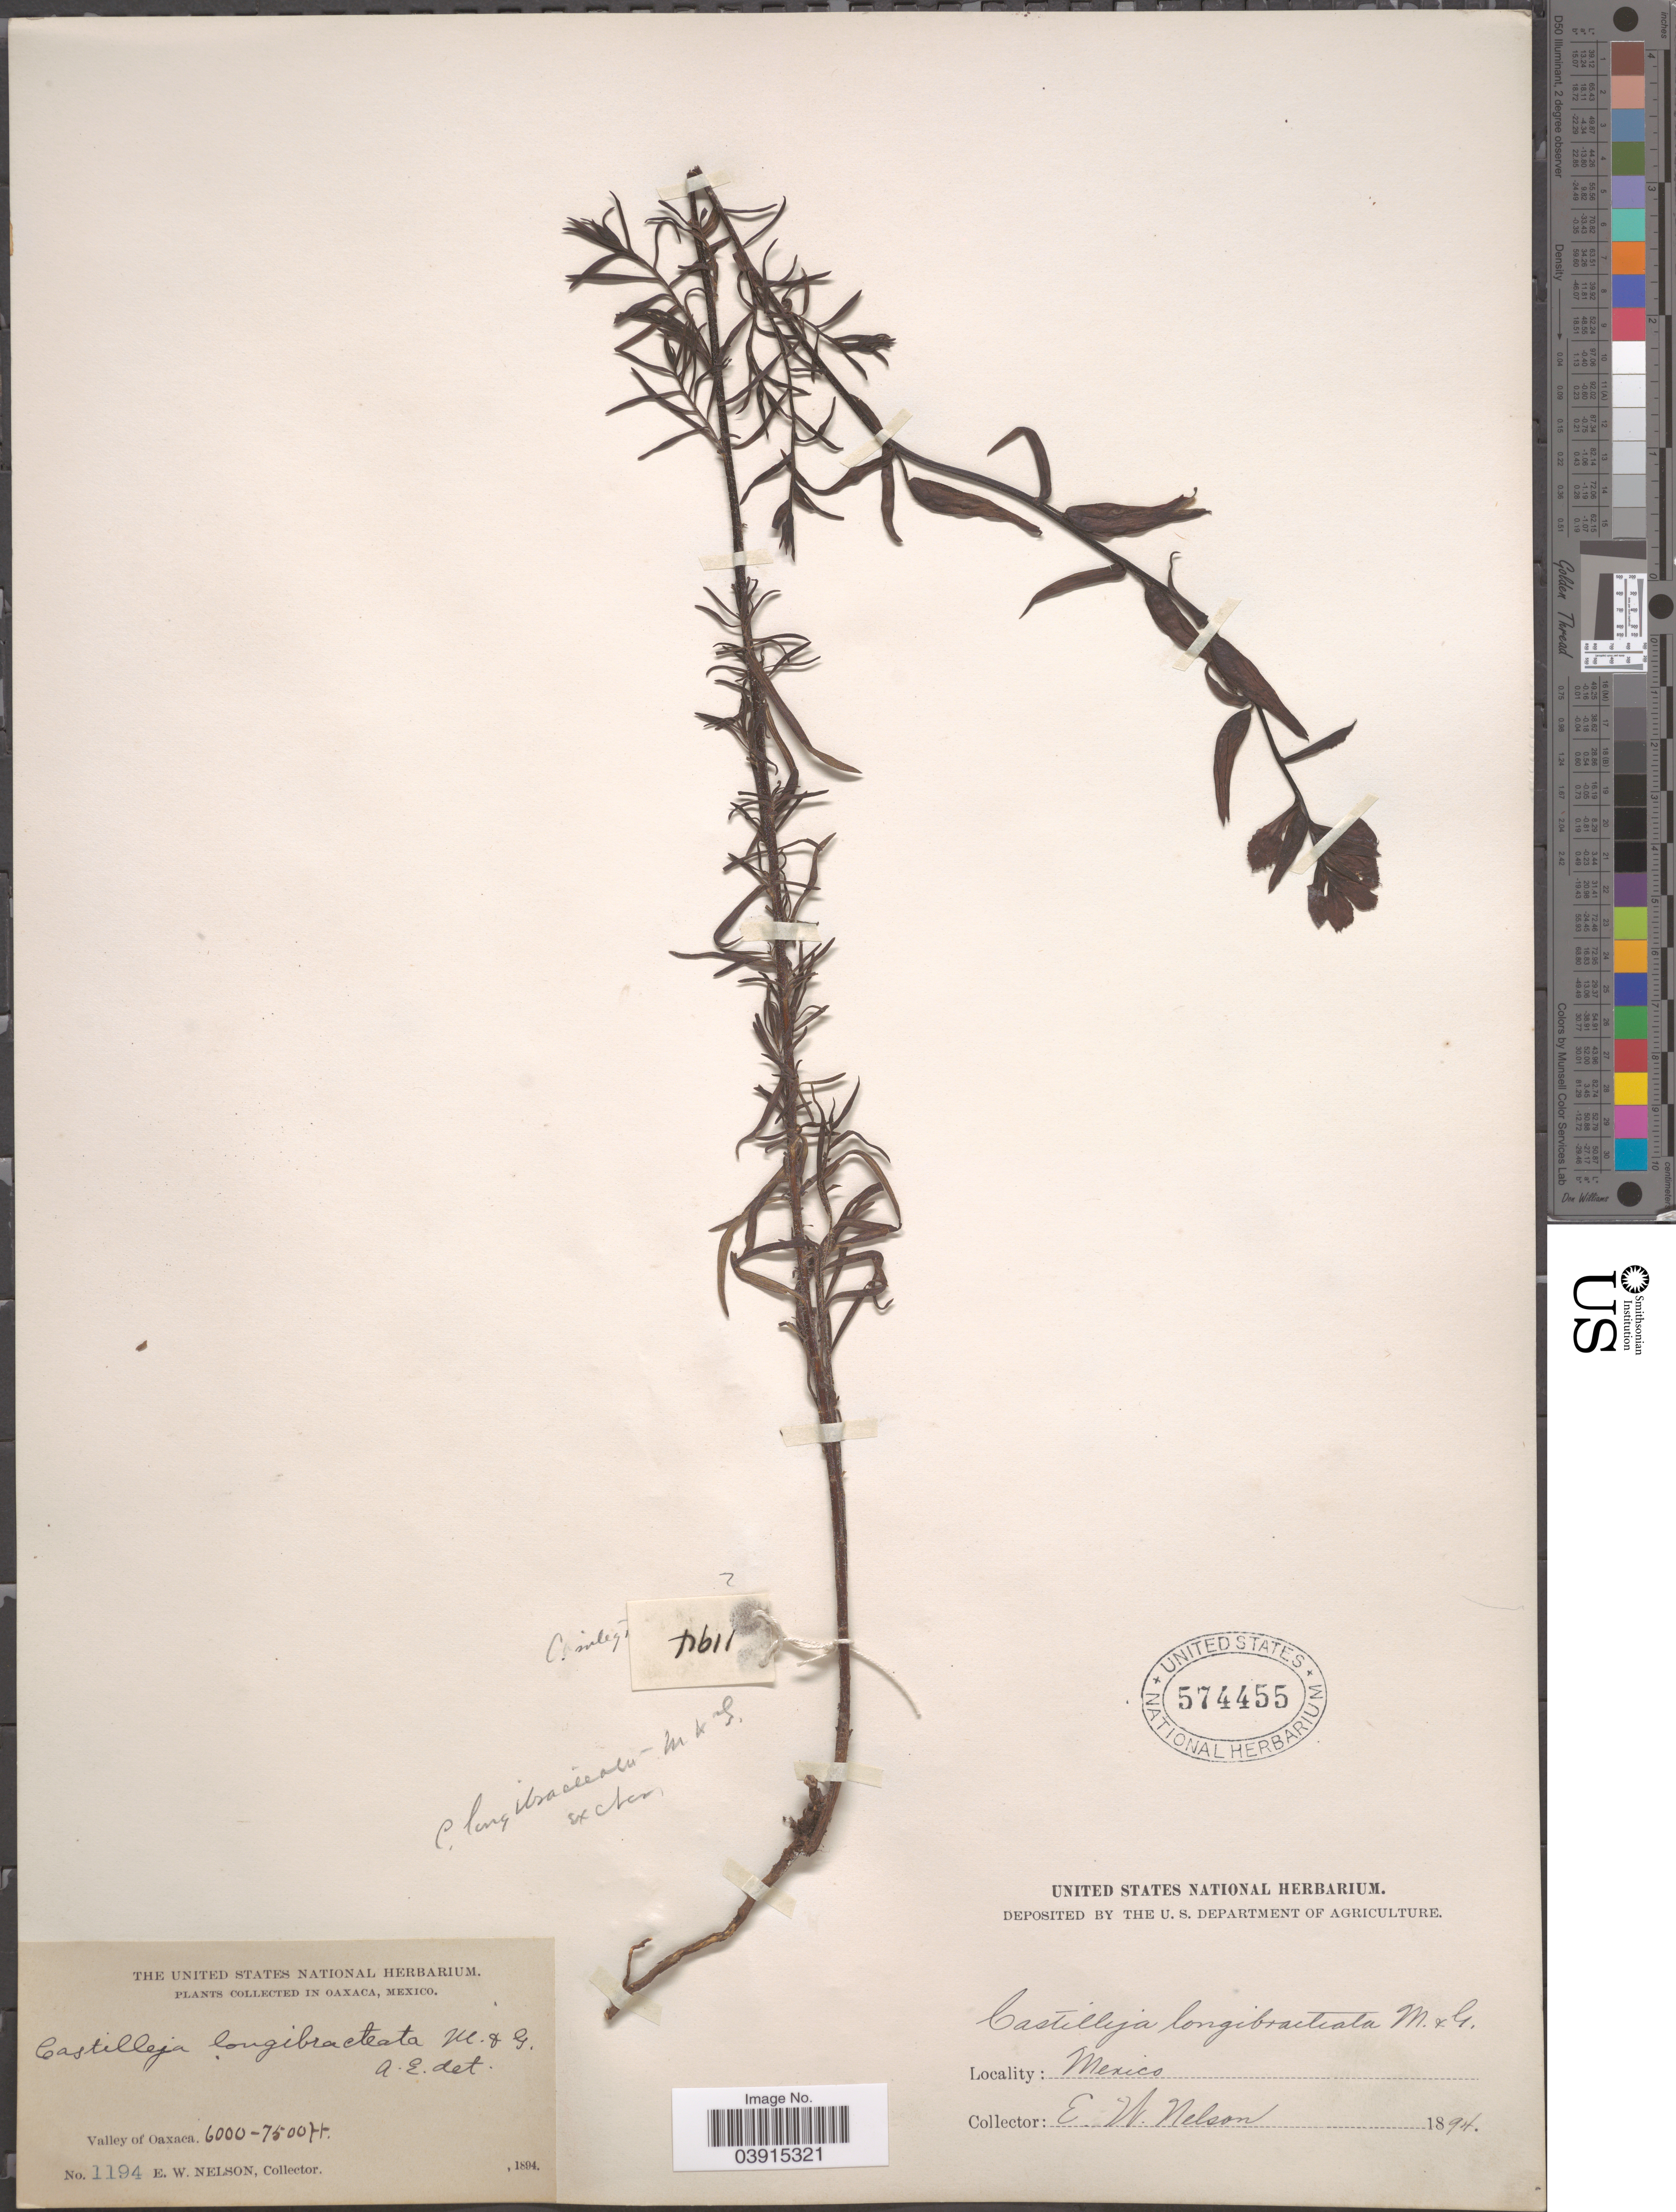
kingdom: Plantae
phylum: Tracheophyta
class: Magnoliopsida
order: Lamiales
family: Orobanchaceae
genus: Castilleja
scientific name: Castilleja longibracteata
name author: M. Martens & Galeotti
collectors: E. W. Nelson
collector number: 1194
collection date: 1894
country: Mexico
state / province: Oaxaca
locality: Valley of Oaxaca.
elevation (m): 1829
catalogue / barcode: US 574455